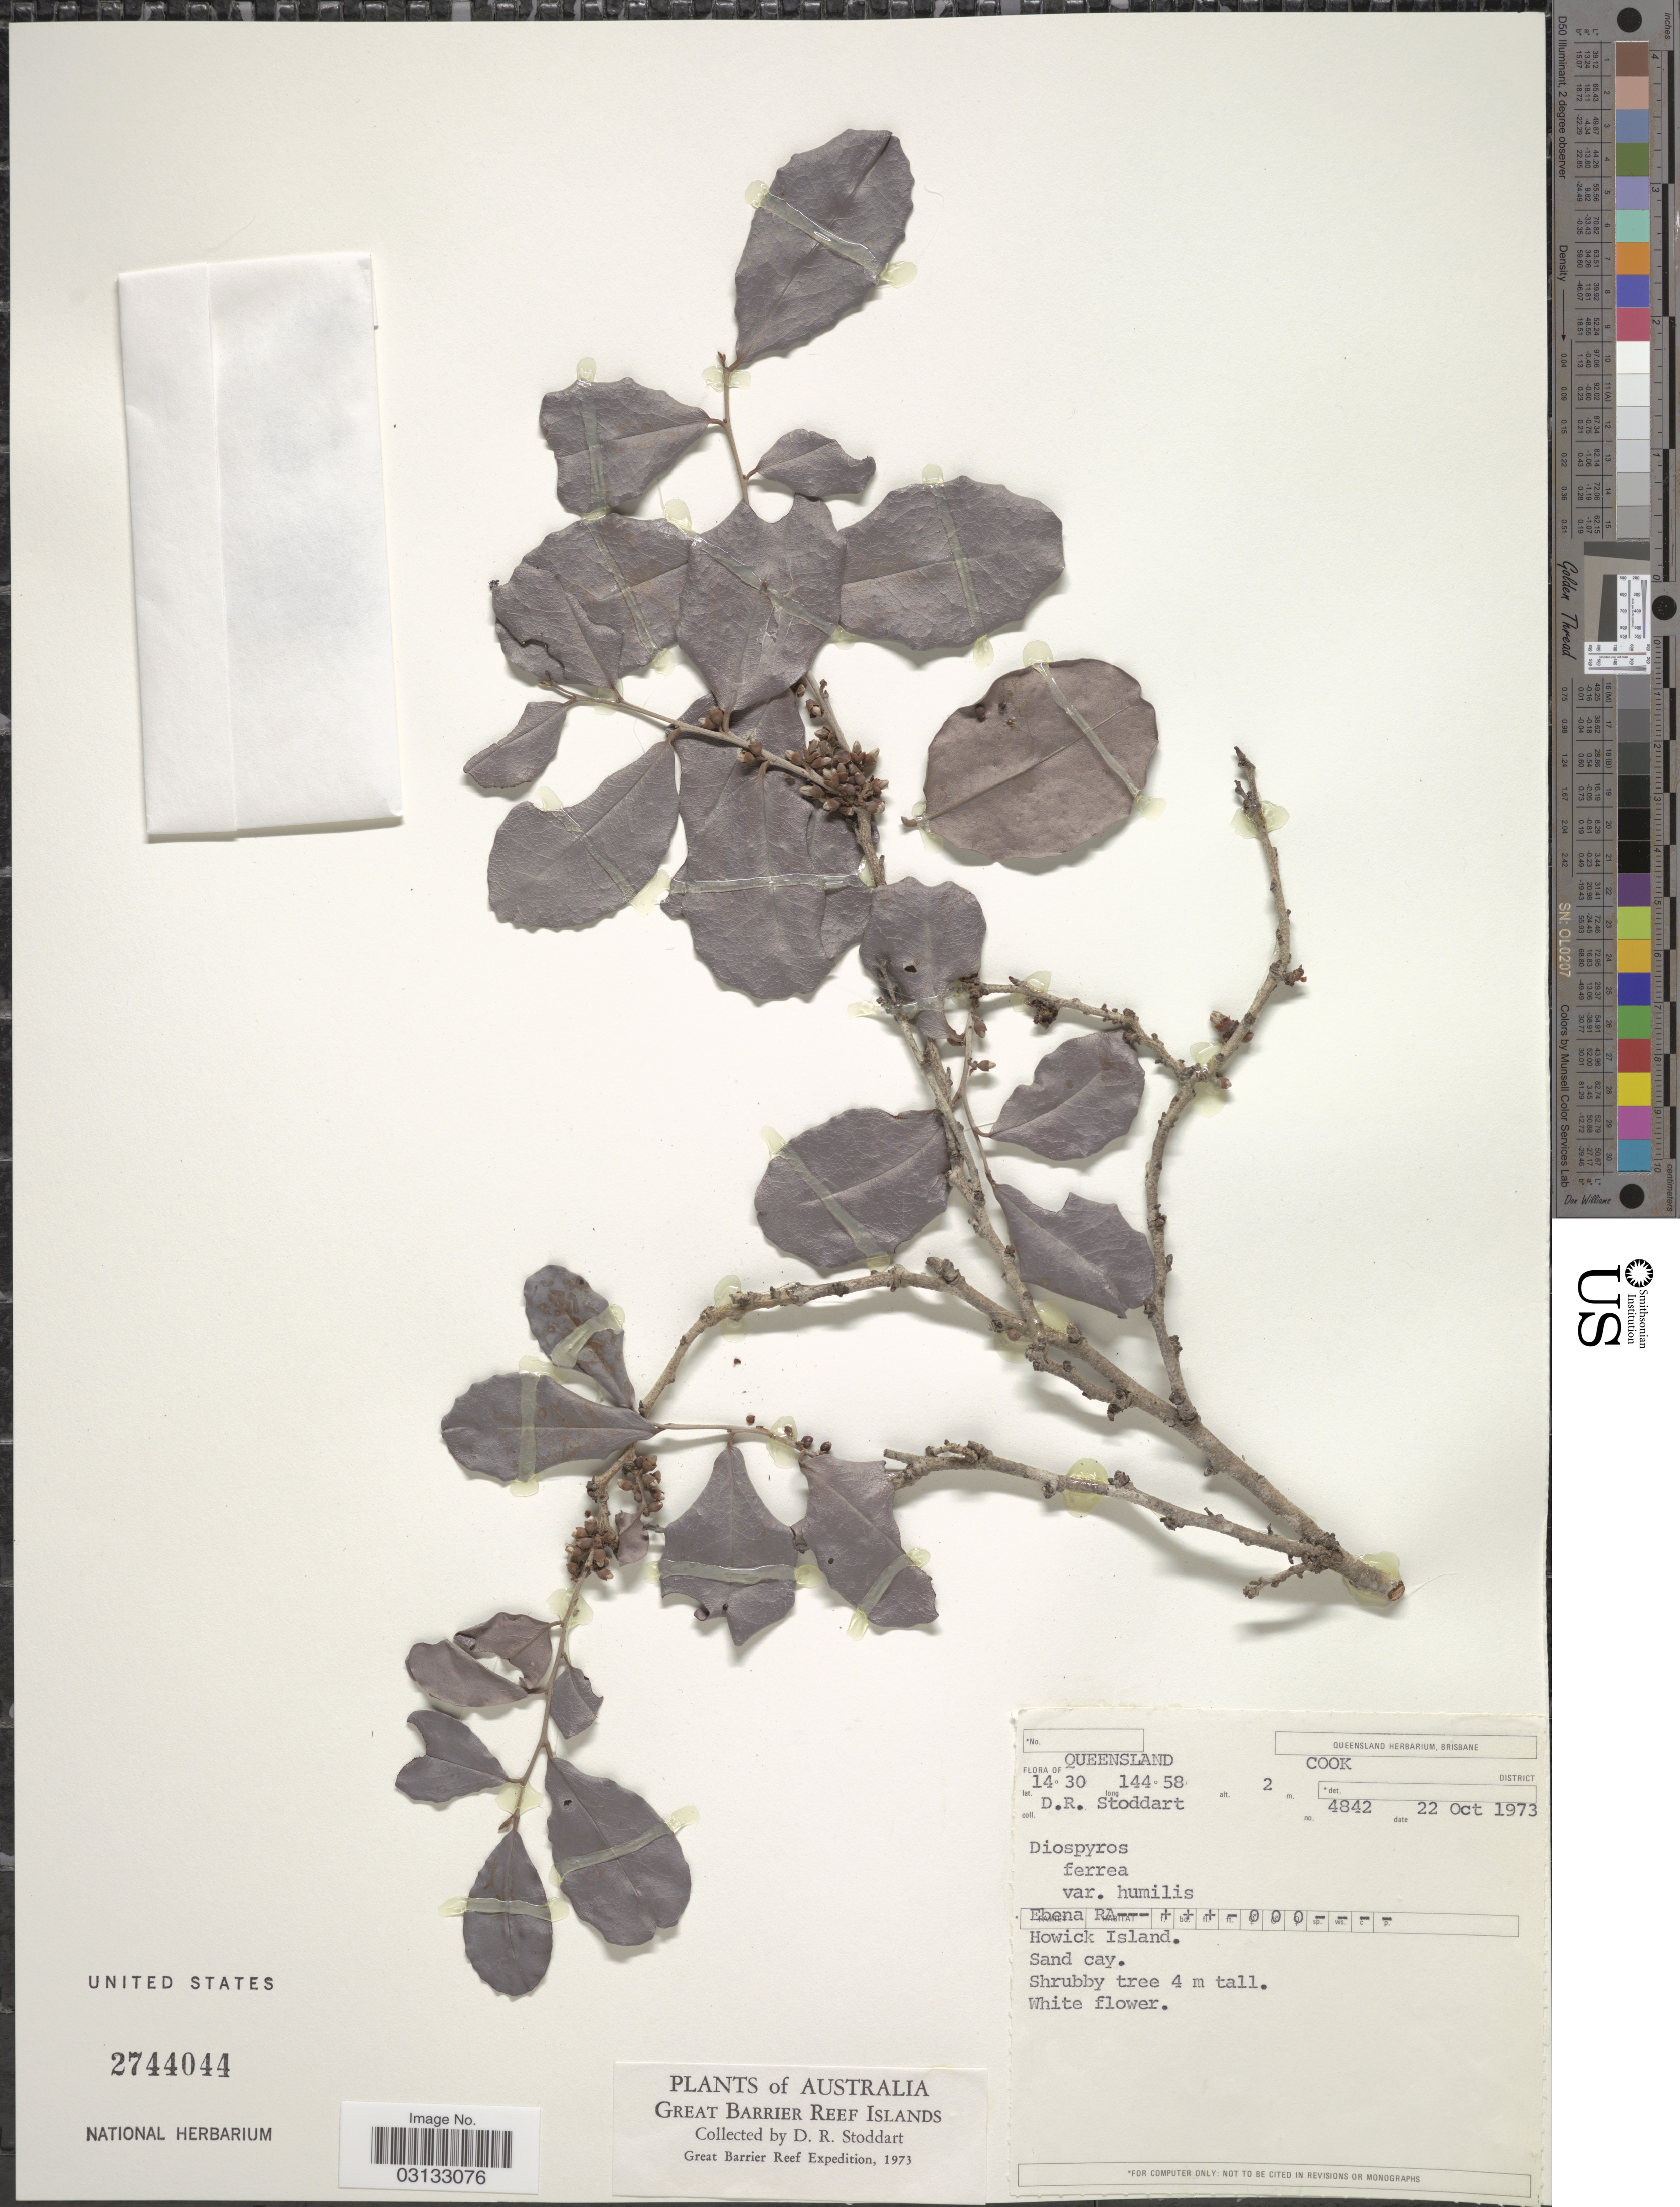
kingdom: Plantae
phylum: Tracheophyta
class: Magnoliopsida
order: Ericales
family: Ebenaceae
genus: Diospyros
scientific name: Diospyros ferrea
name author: (Willd.) Bakh.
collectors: D. R. Stoddart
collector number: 4842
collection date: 1973-10-22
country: Australia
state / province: Queensland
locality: Cook District, Howick Island, Sand cay, Great Barrier Reef Islands.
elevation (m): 2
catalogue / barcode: US 2744044